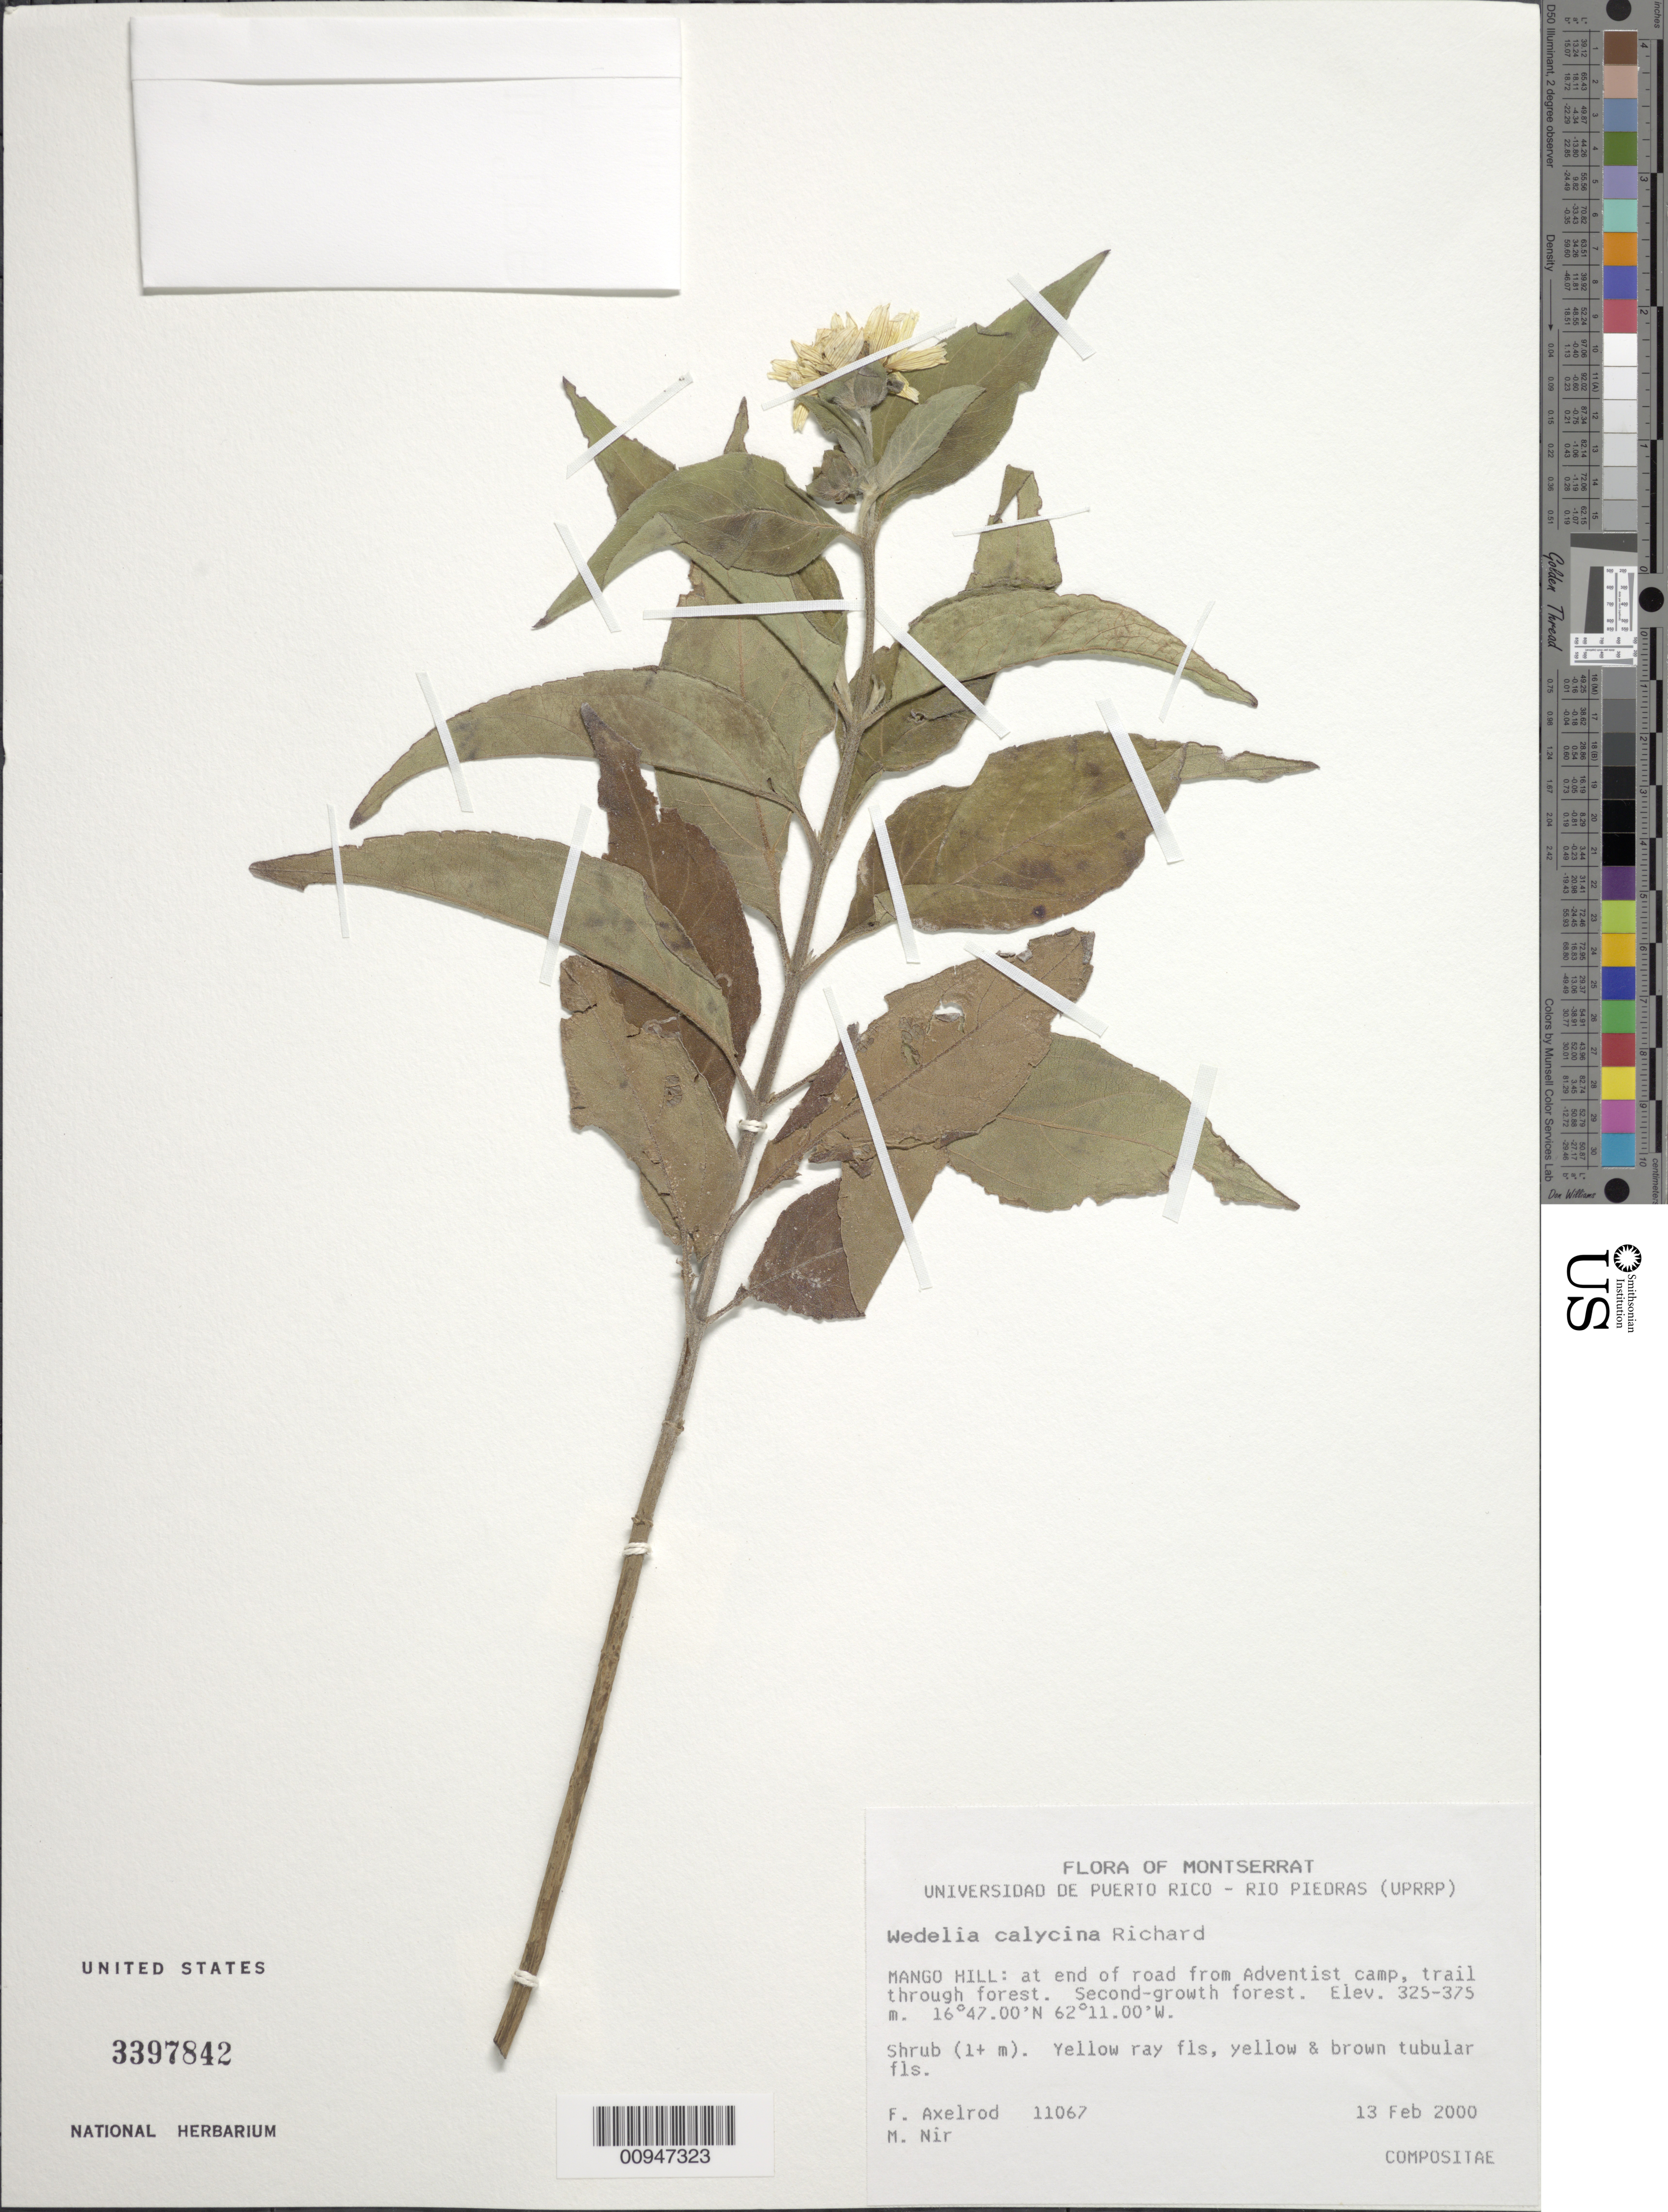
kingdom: Plantae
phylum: Tracheophyta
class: Magnoliopsida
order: Asterales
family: Asteraceae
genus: Wedelia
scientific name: Wedelia calycina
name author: Rich.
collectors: F. S. Axelrod & M. A. Nir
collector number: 11067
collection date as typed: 13 Feb 2000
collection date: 2000-02-13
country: Puerto Rico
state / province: Naguabo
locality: Mango Hill, at end of road from Adventist camp, trail through forest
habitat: Second growth forest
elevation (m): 325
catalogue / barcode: US 3397842